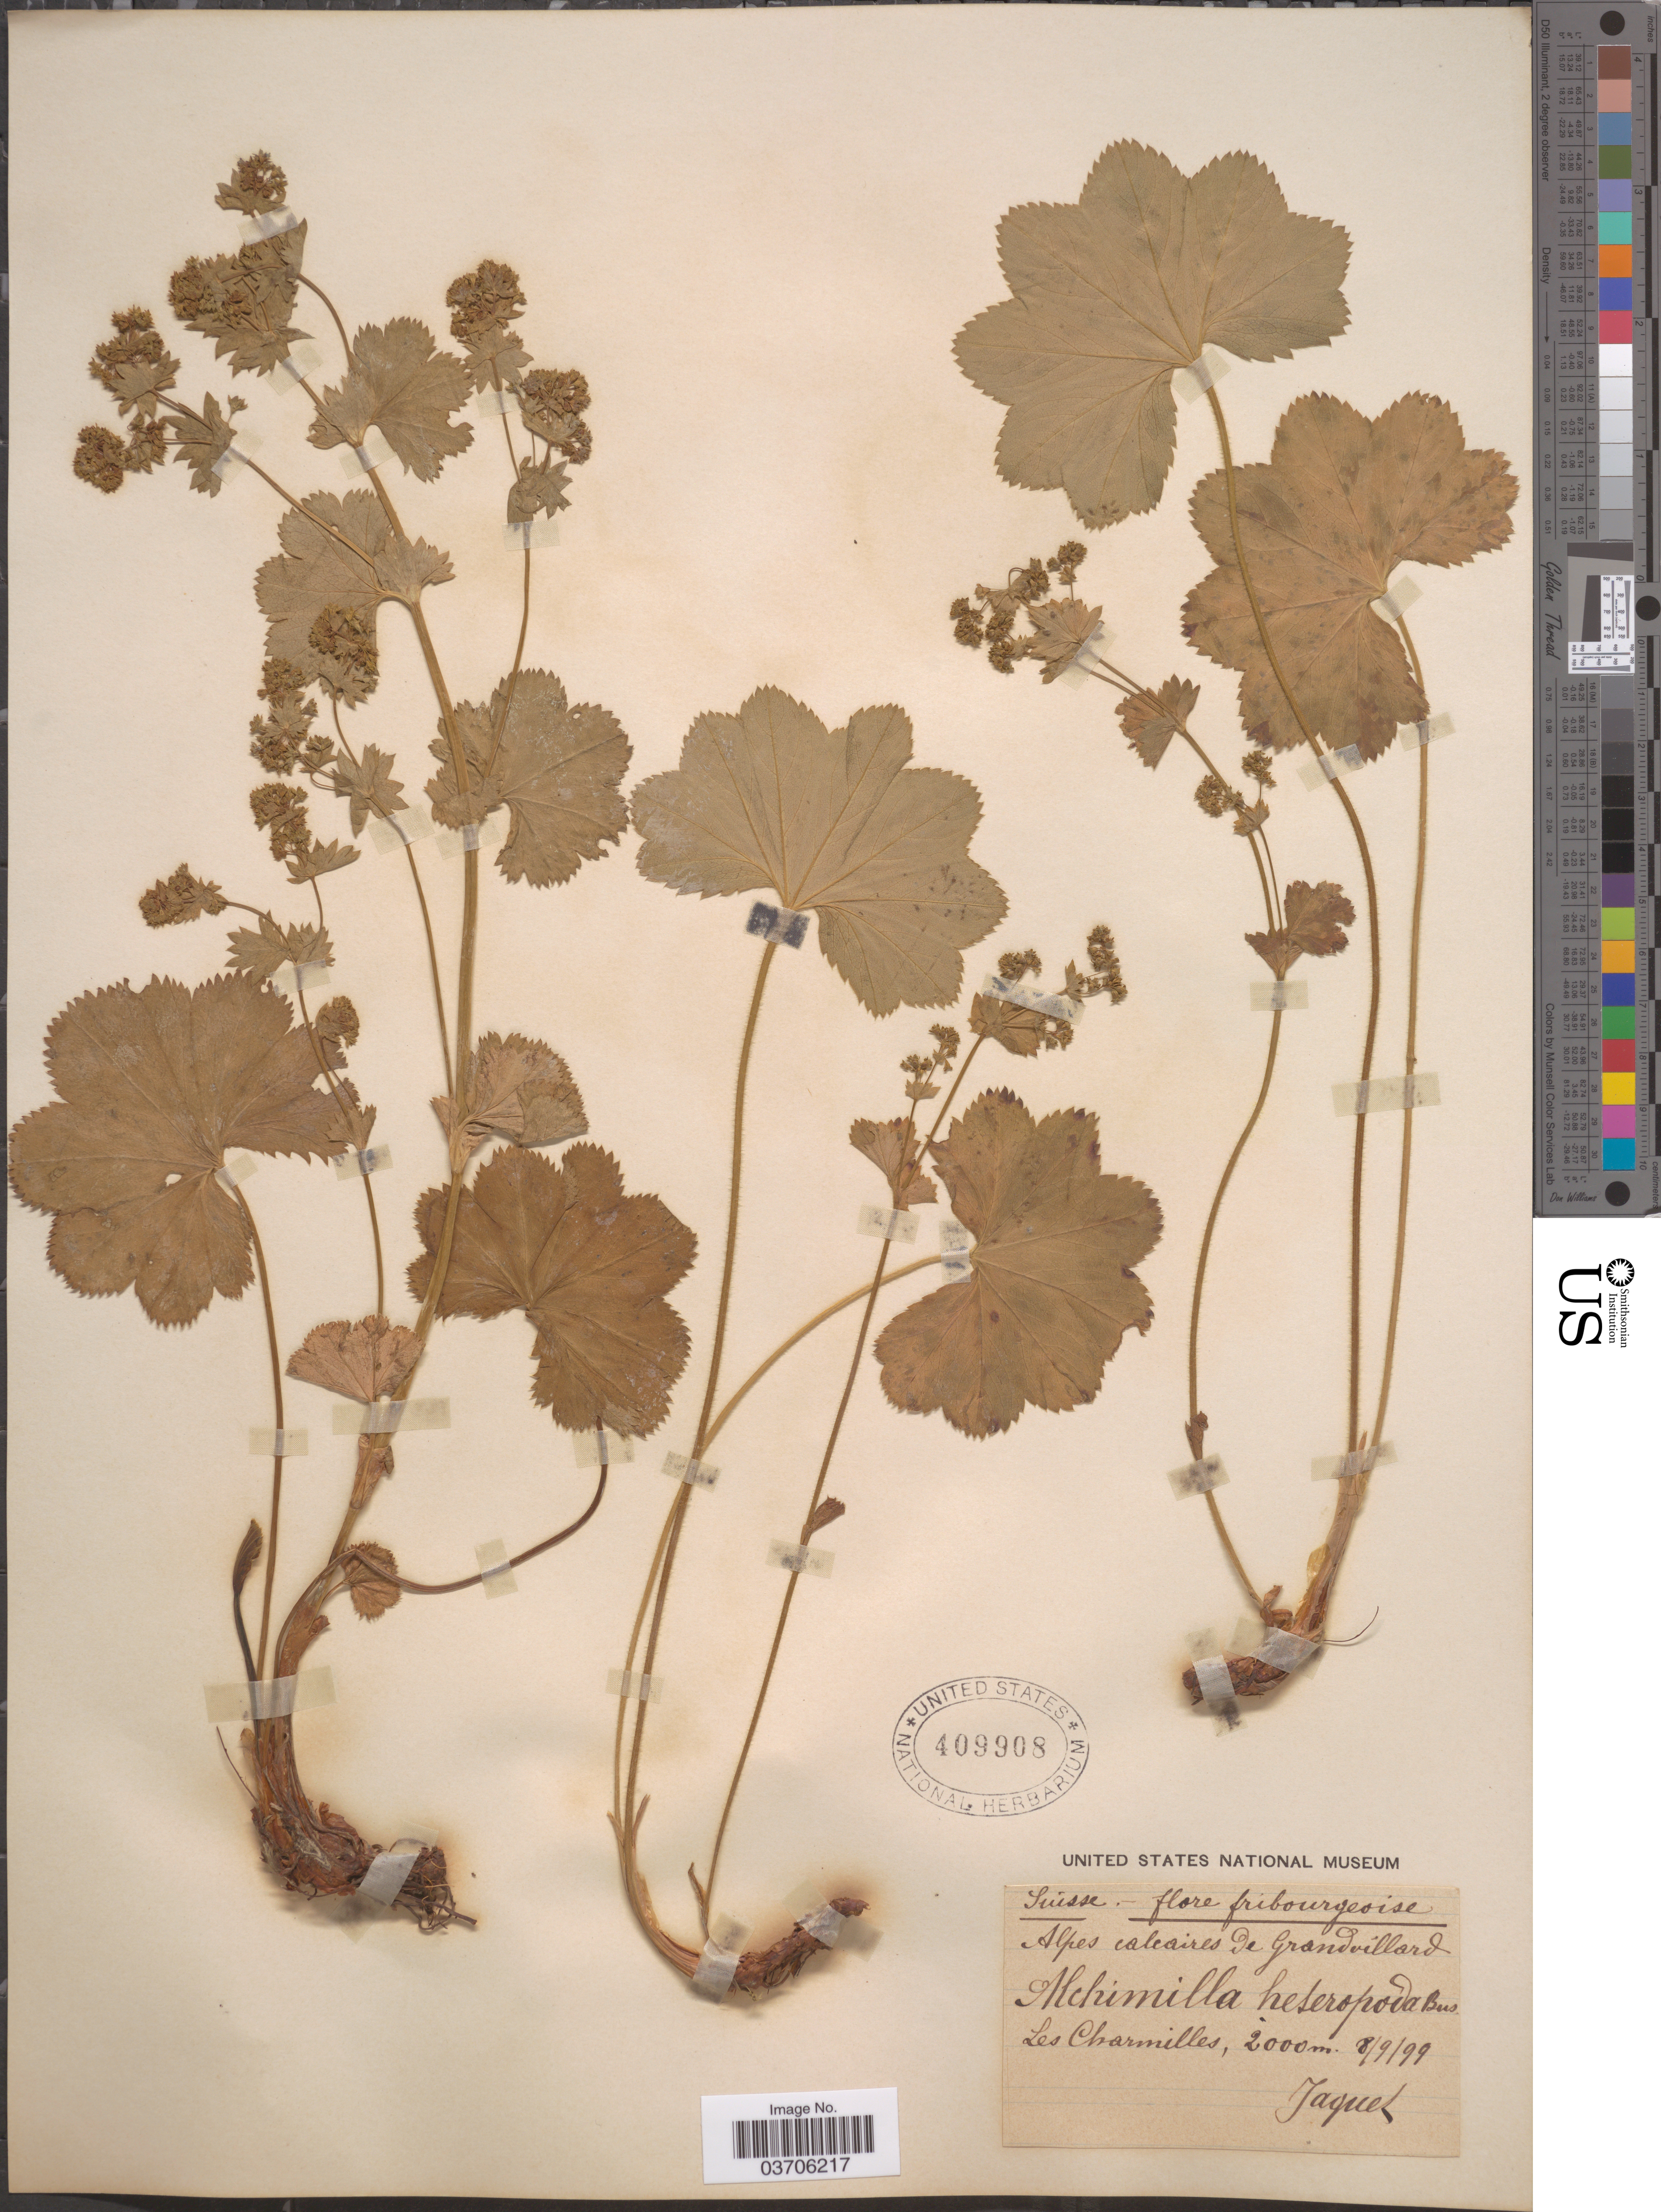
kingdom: Plantae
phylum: Tracheophyta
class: Magnoliopsida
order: Rosales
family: Rosaceae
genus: Alchemilla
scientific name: Alchemilla heteropoda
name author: Buser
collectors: -. Jaquet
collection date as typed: Transcribed d/m/y: 8/9/99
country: Switzerland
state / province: Fribourg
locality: Suisse. Les Charmilles.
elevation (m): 2000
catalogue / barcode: US 409908